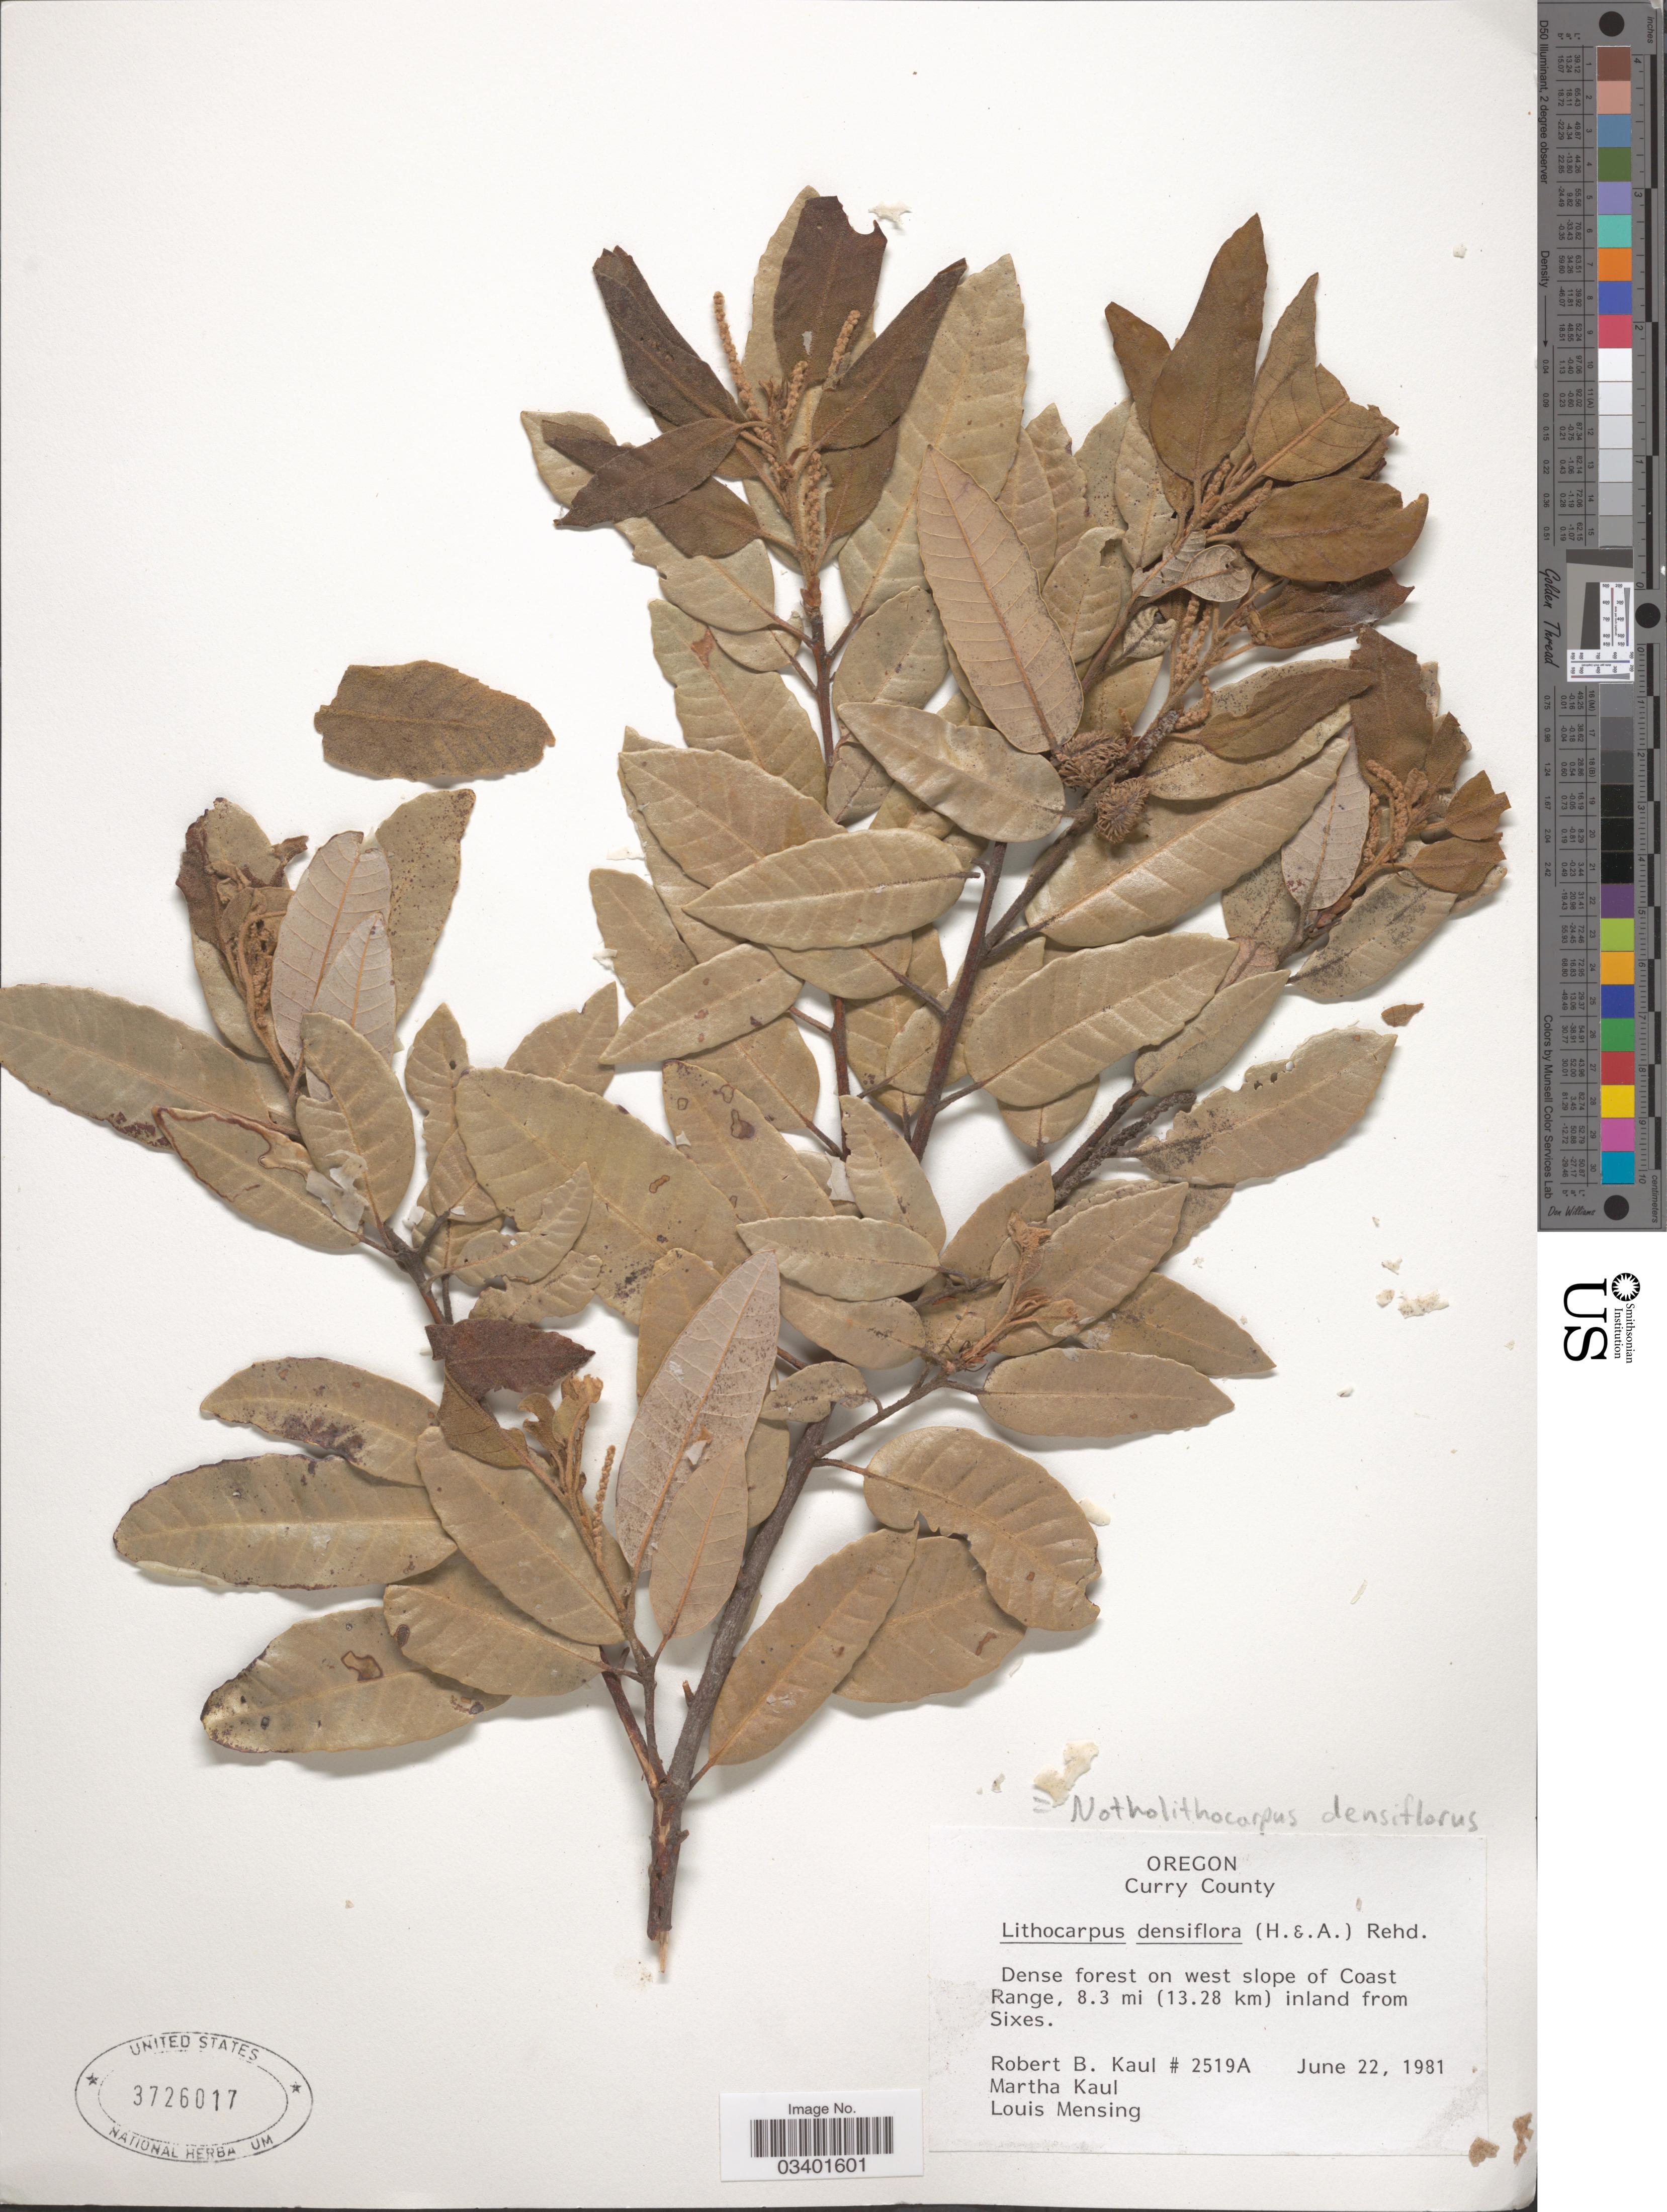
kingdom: Plantae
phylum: Tracheophyta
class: Magnoliopsida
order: Fagales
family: Fagaceae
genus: Notholithocarpus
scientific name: Notholithocarpus densiflorus var. densiflorus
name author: (Hook. & Arn.) P. S. Manos et al.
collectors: R. Kaul, M. Kaul & L. Mensing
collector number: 2519A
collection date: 1981-06-22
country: United States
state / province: Oregon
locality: Curry County. On west slope of Coast Range, 8.3 mi (13.28 km) inland from Sixes.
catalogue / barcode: US 3726017